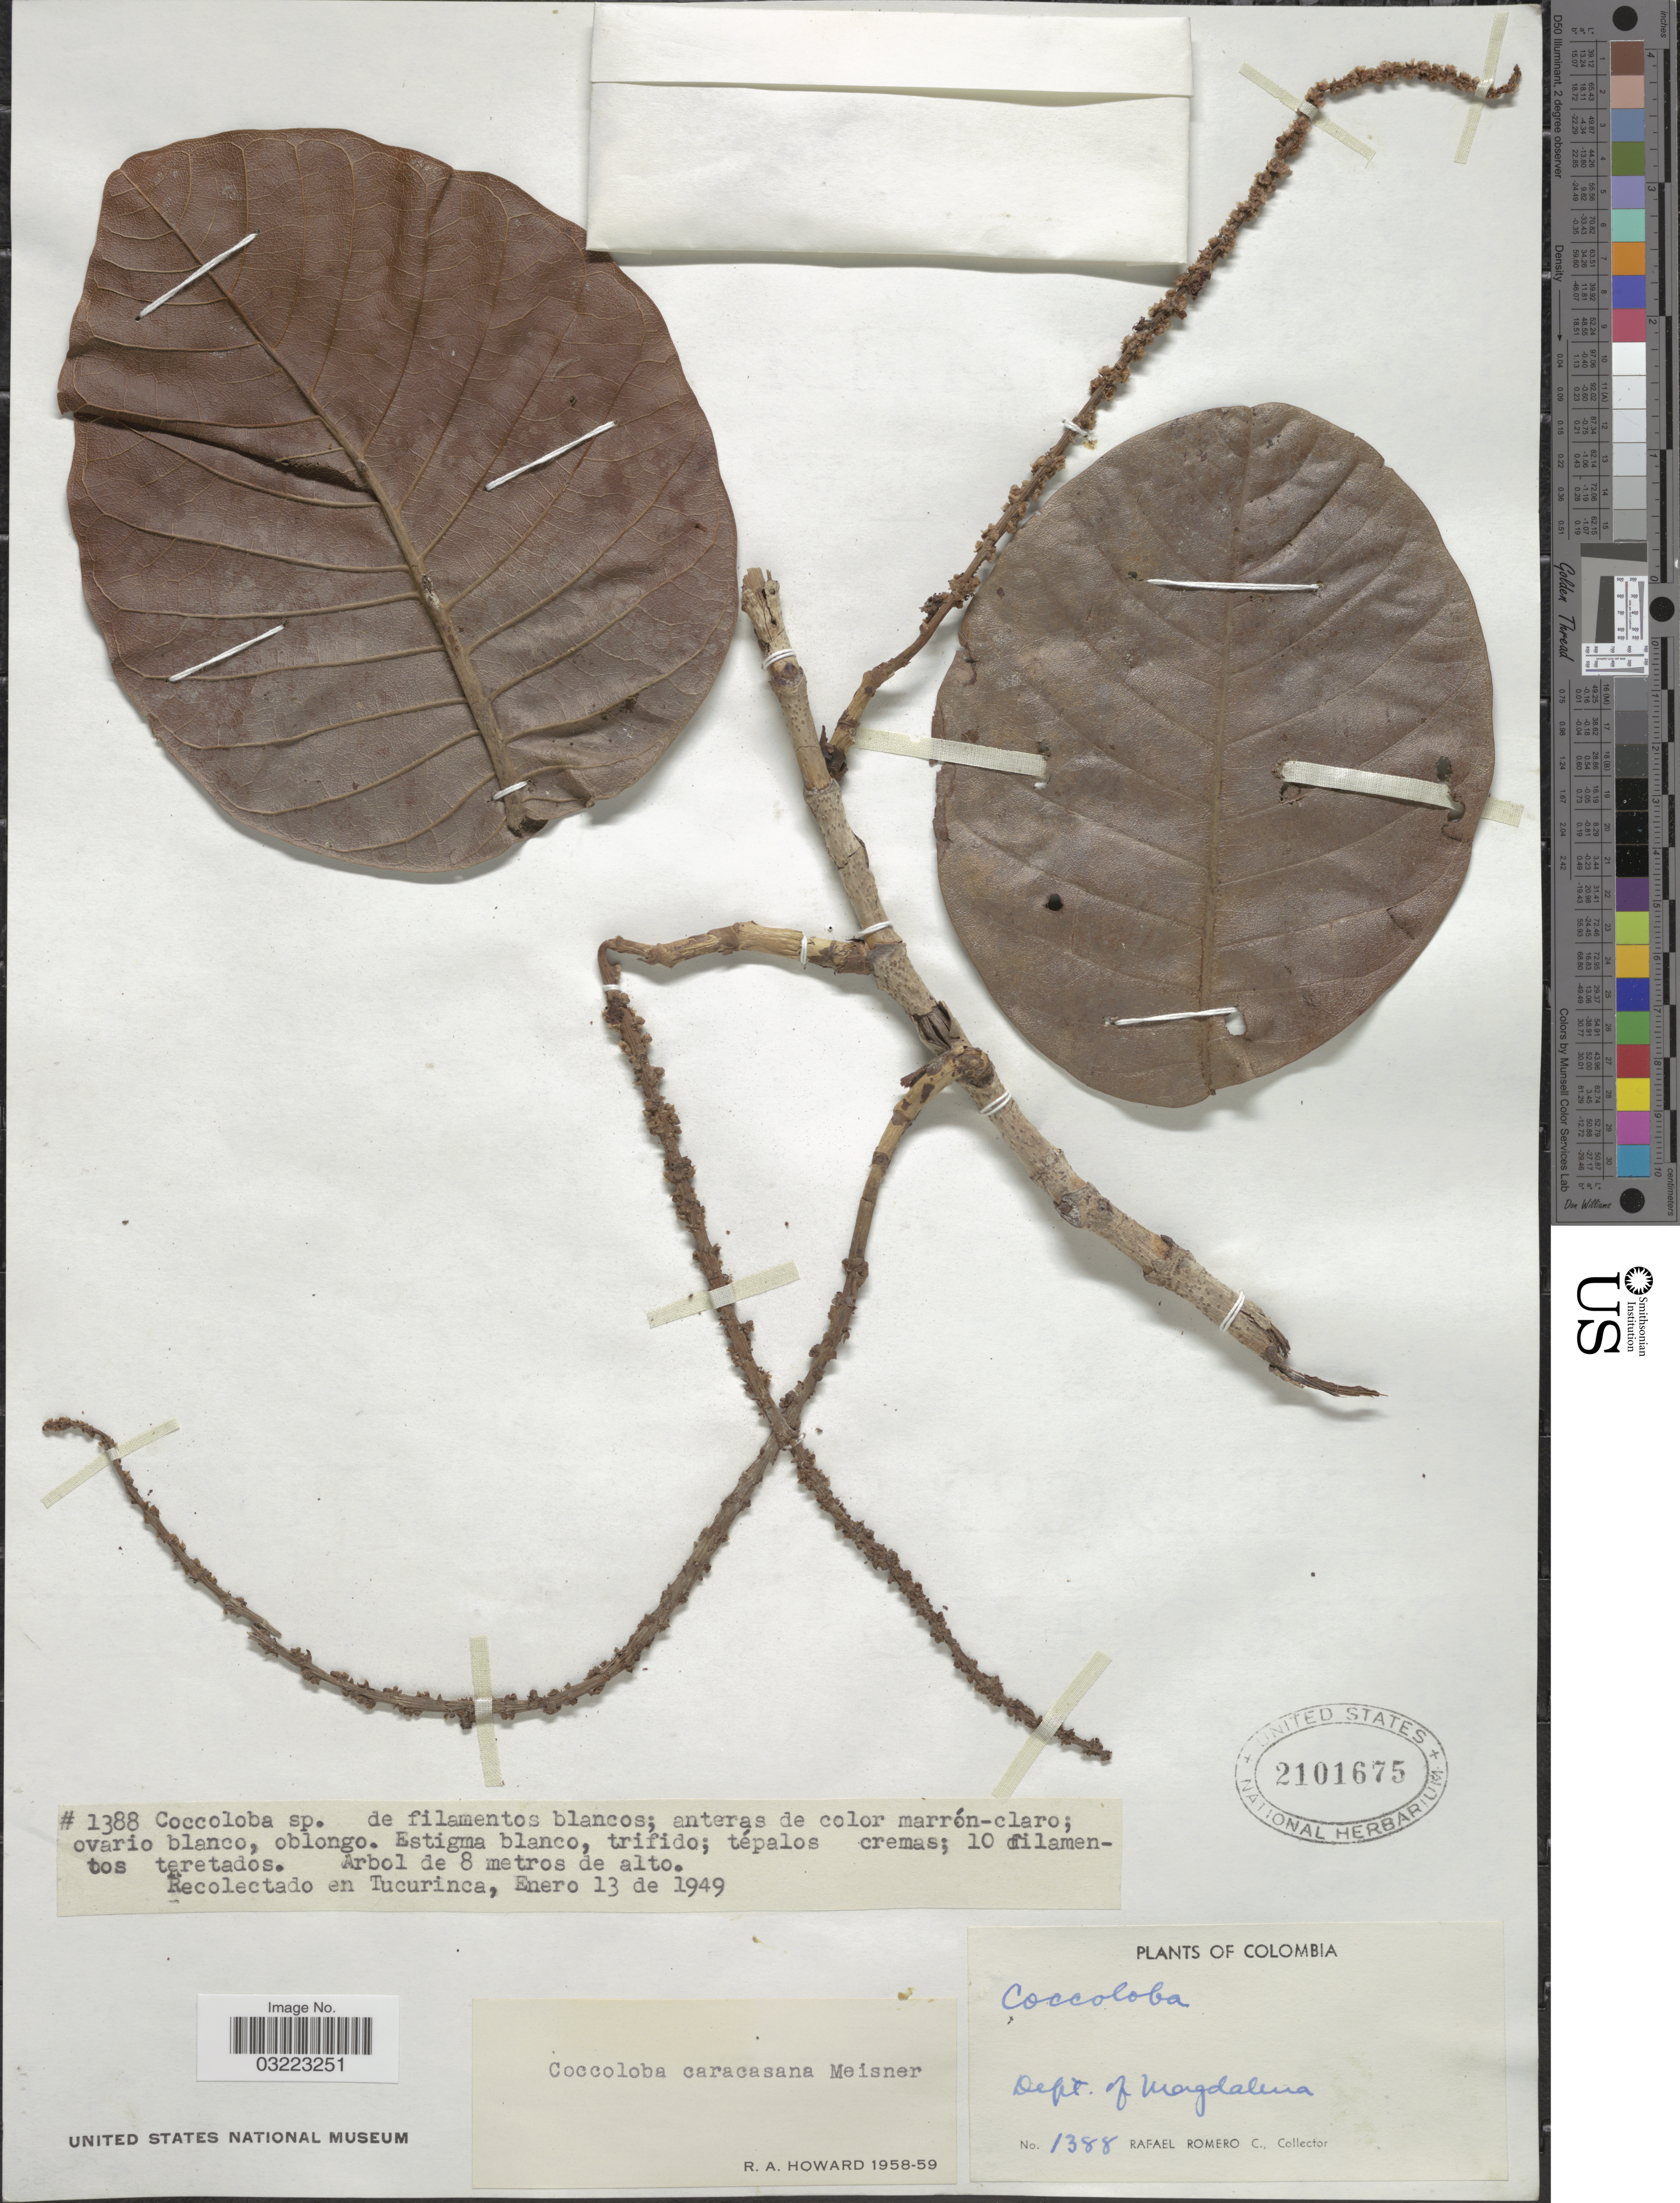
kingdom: Plantae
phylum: Tracheophyta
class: Magnoliopsida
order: Caryophyllales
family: Polygonaceae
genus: Coccoloba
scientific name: Coccoloba caracasana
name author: Meisn.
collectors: R. Romero Castañeda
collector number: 1388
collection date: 1949-01-13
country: Colombia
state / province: Magdalena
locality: Tucurinca. Dept. of Magdalena.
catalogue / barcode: US 2101675